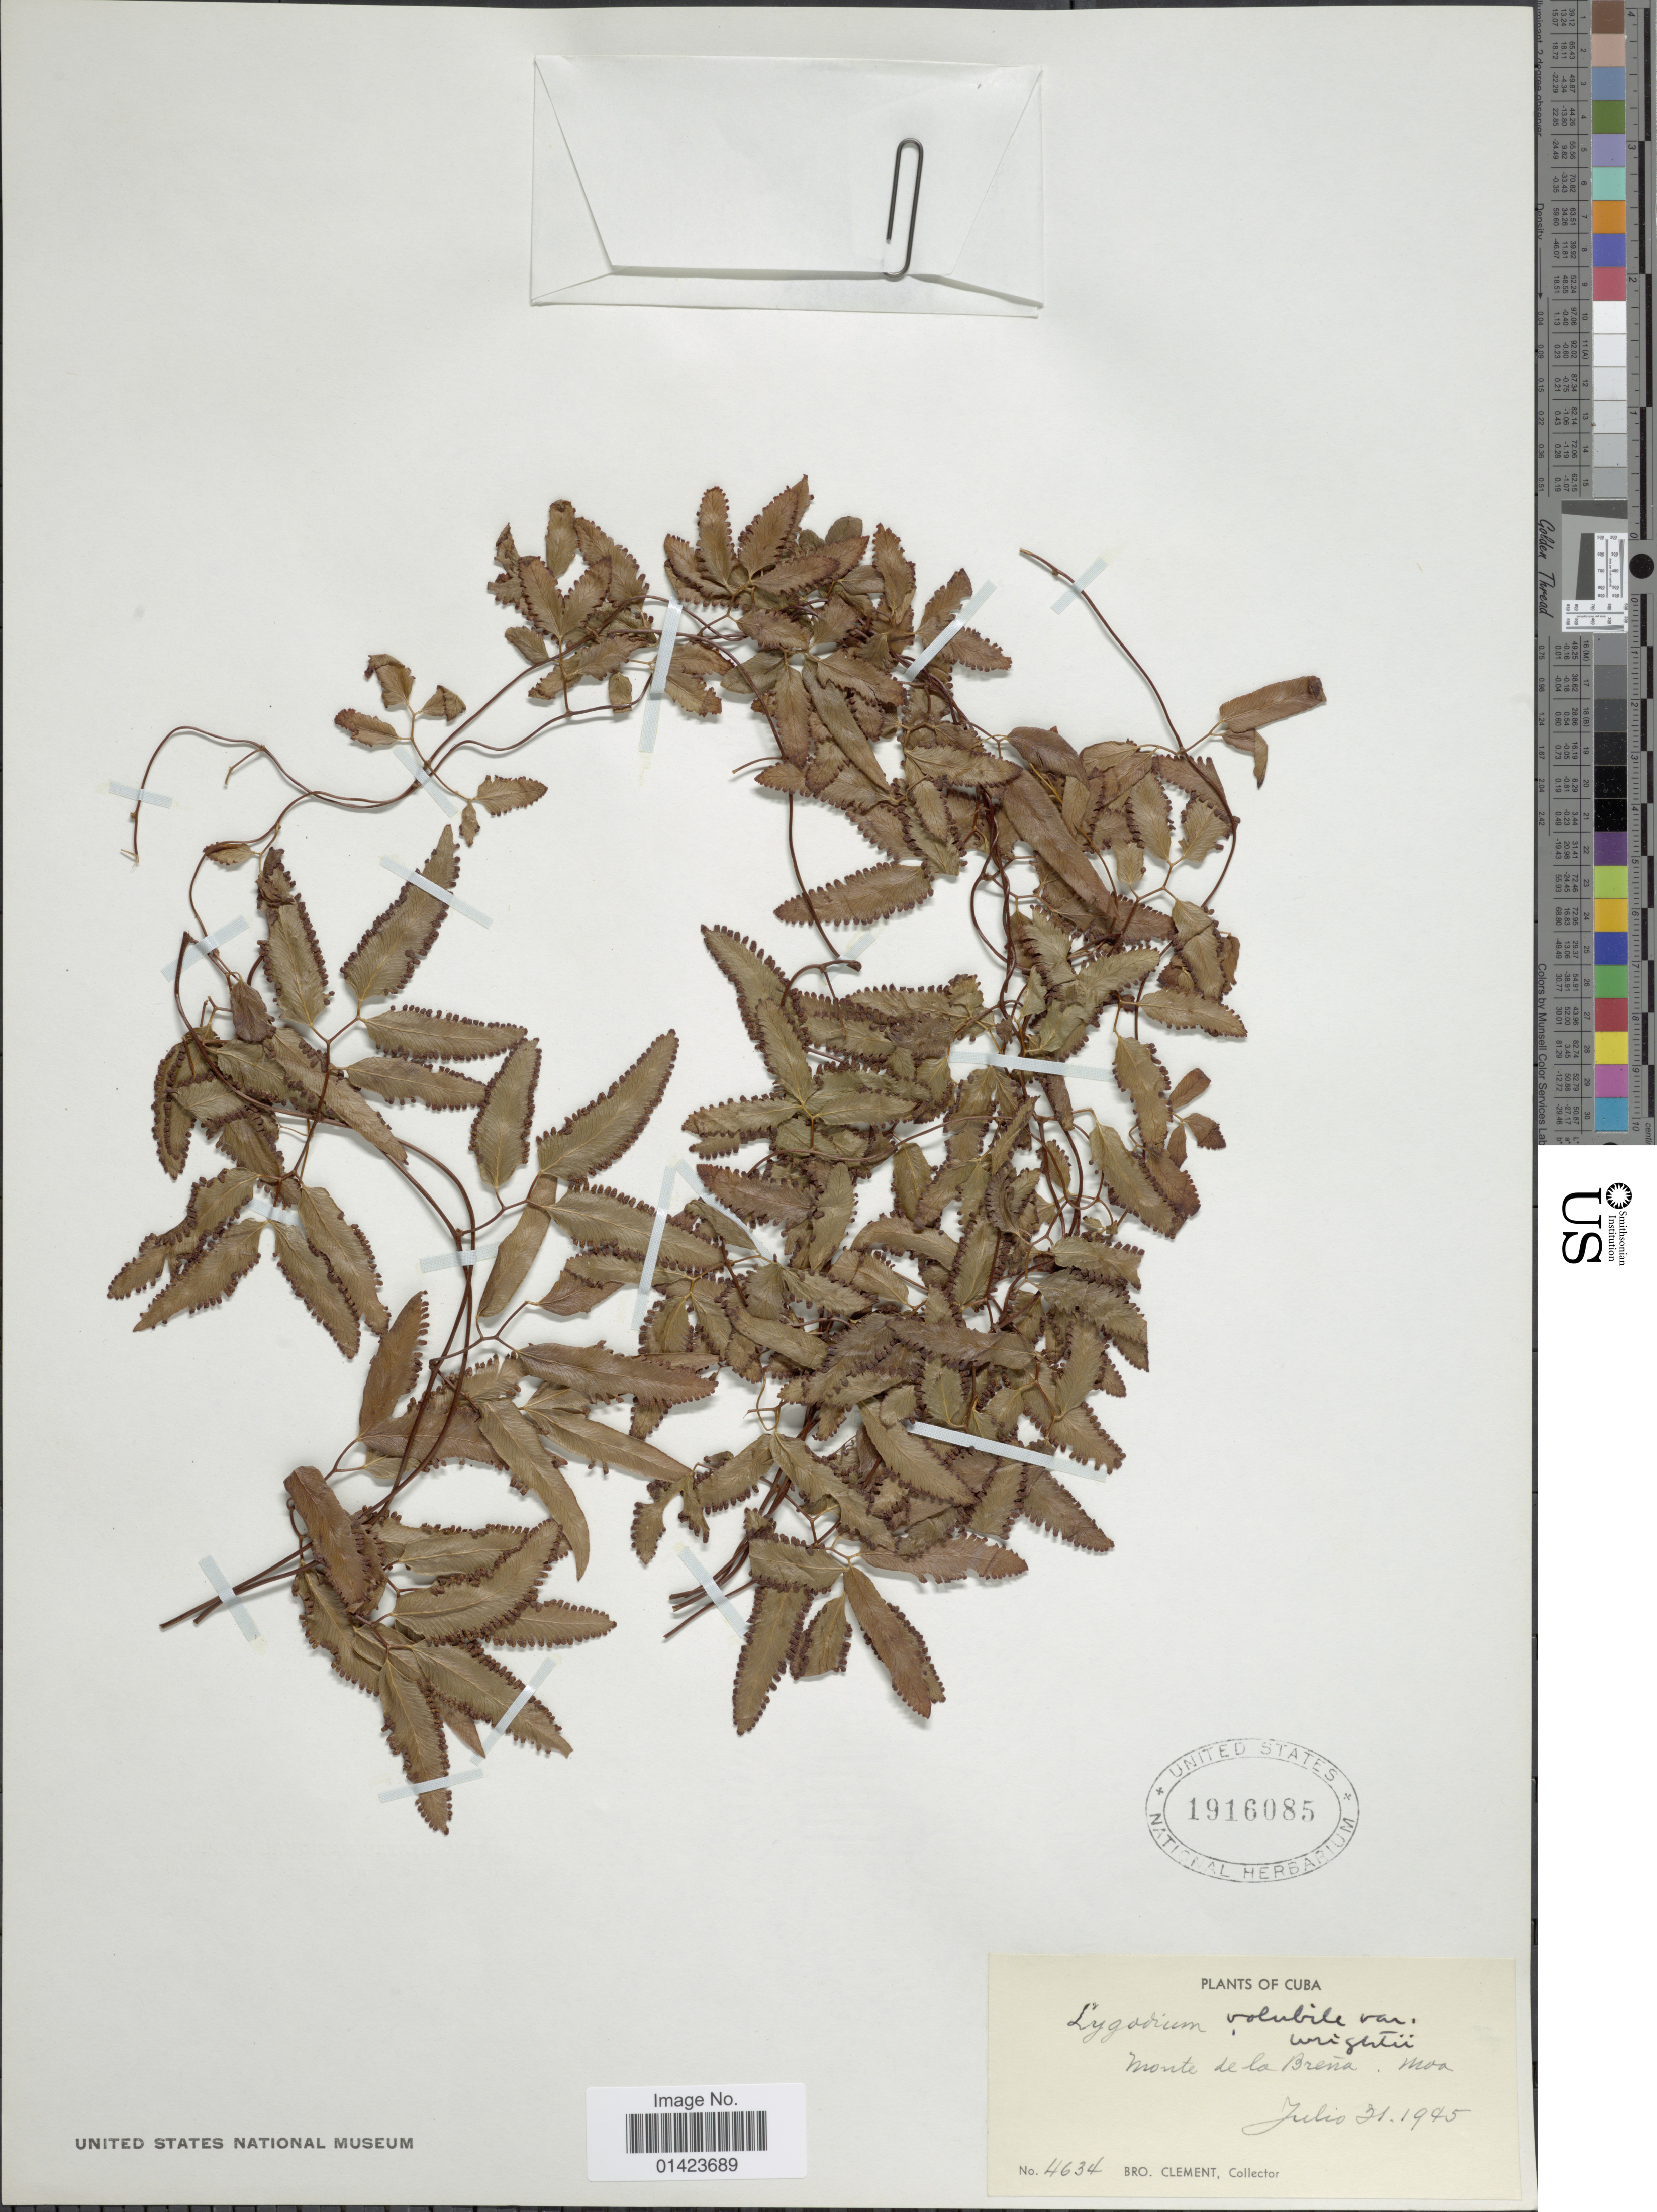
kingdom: Plantae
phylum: Tracheophyta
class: Polypodiopsida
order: Schizaeales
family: Lygodiaceae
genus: Lygodium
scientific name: Lygodium volubile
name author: Sw.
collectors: B. Clement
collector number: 4634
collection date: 1945-07-31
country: Cuba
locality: Monte de la Brena, Moa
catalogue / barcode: US 1916085